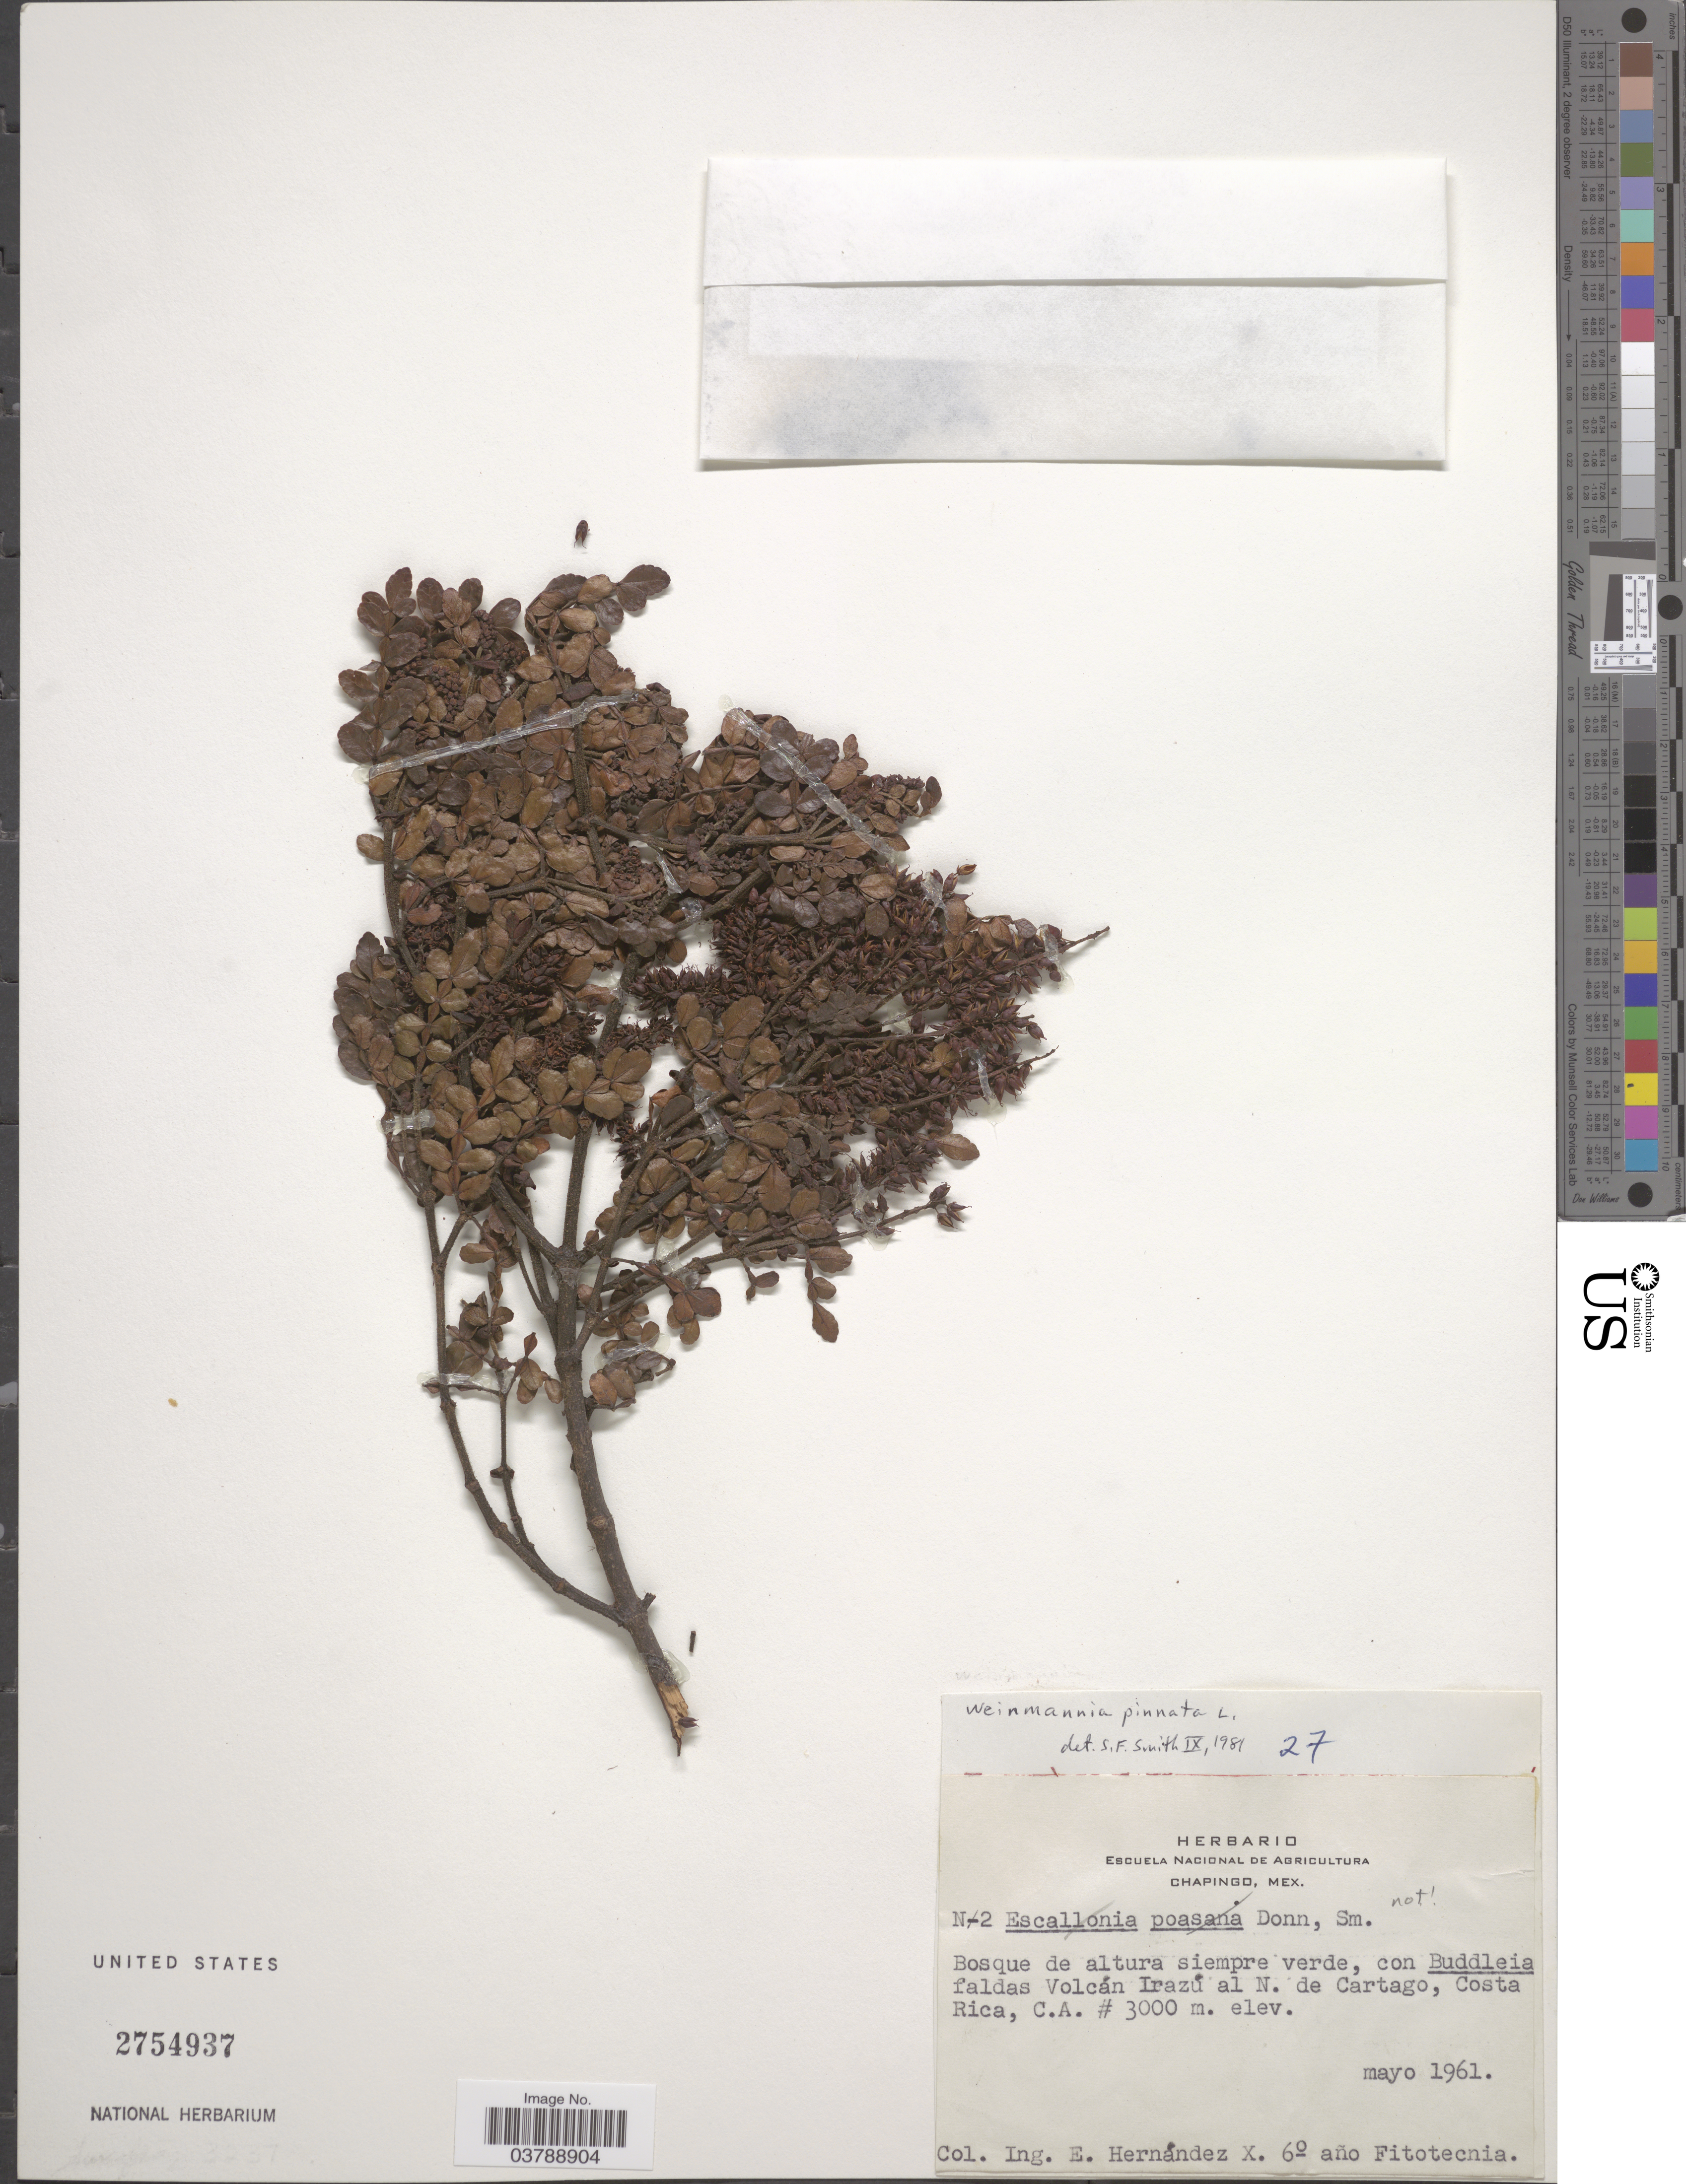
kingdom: Plantae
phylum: Tracheophyta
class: Magnoliopsida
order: Oxalidales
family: Cunoniaceae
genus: Weinmannia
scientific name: Weinmannia pinnata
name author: L.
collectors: E. Hernandez X.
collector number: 2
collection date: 1961-05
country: Costa Rica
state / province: Cartago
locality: Bosque de altura siempre verde, con Buddleia faldas Volcán Irazú al N. de Cartago.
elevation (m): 3000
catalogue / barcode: US 2754937